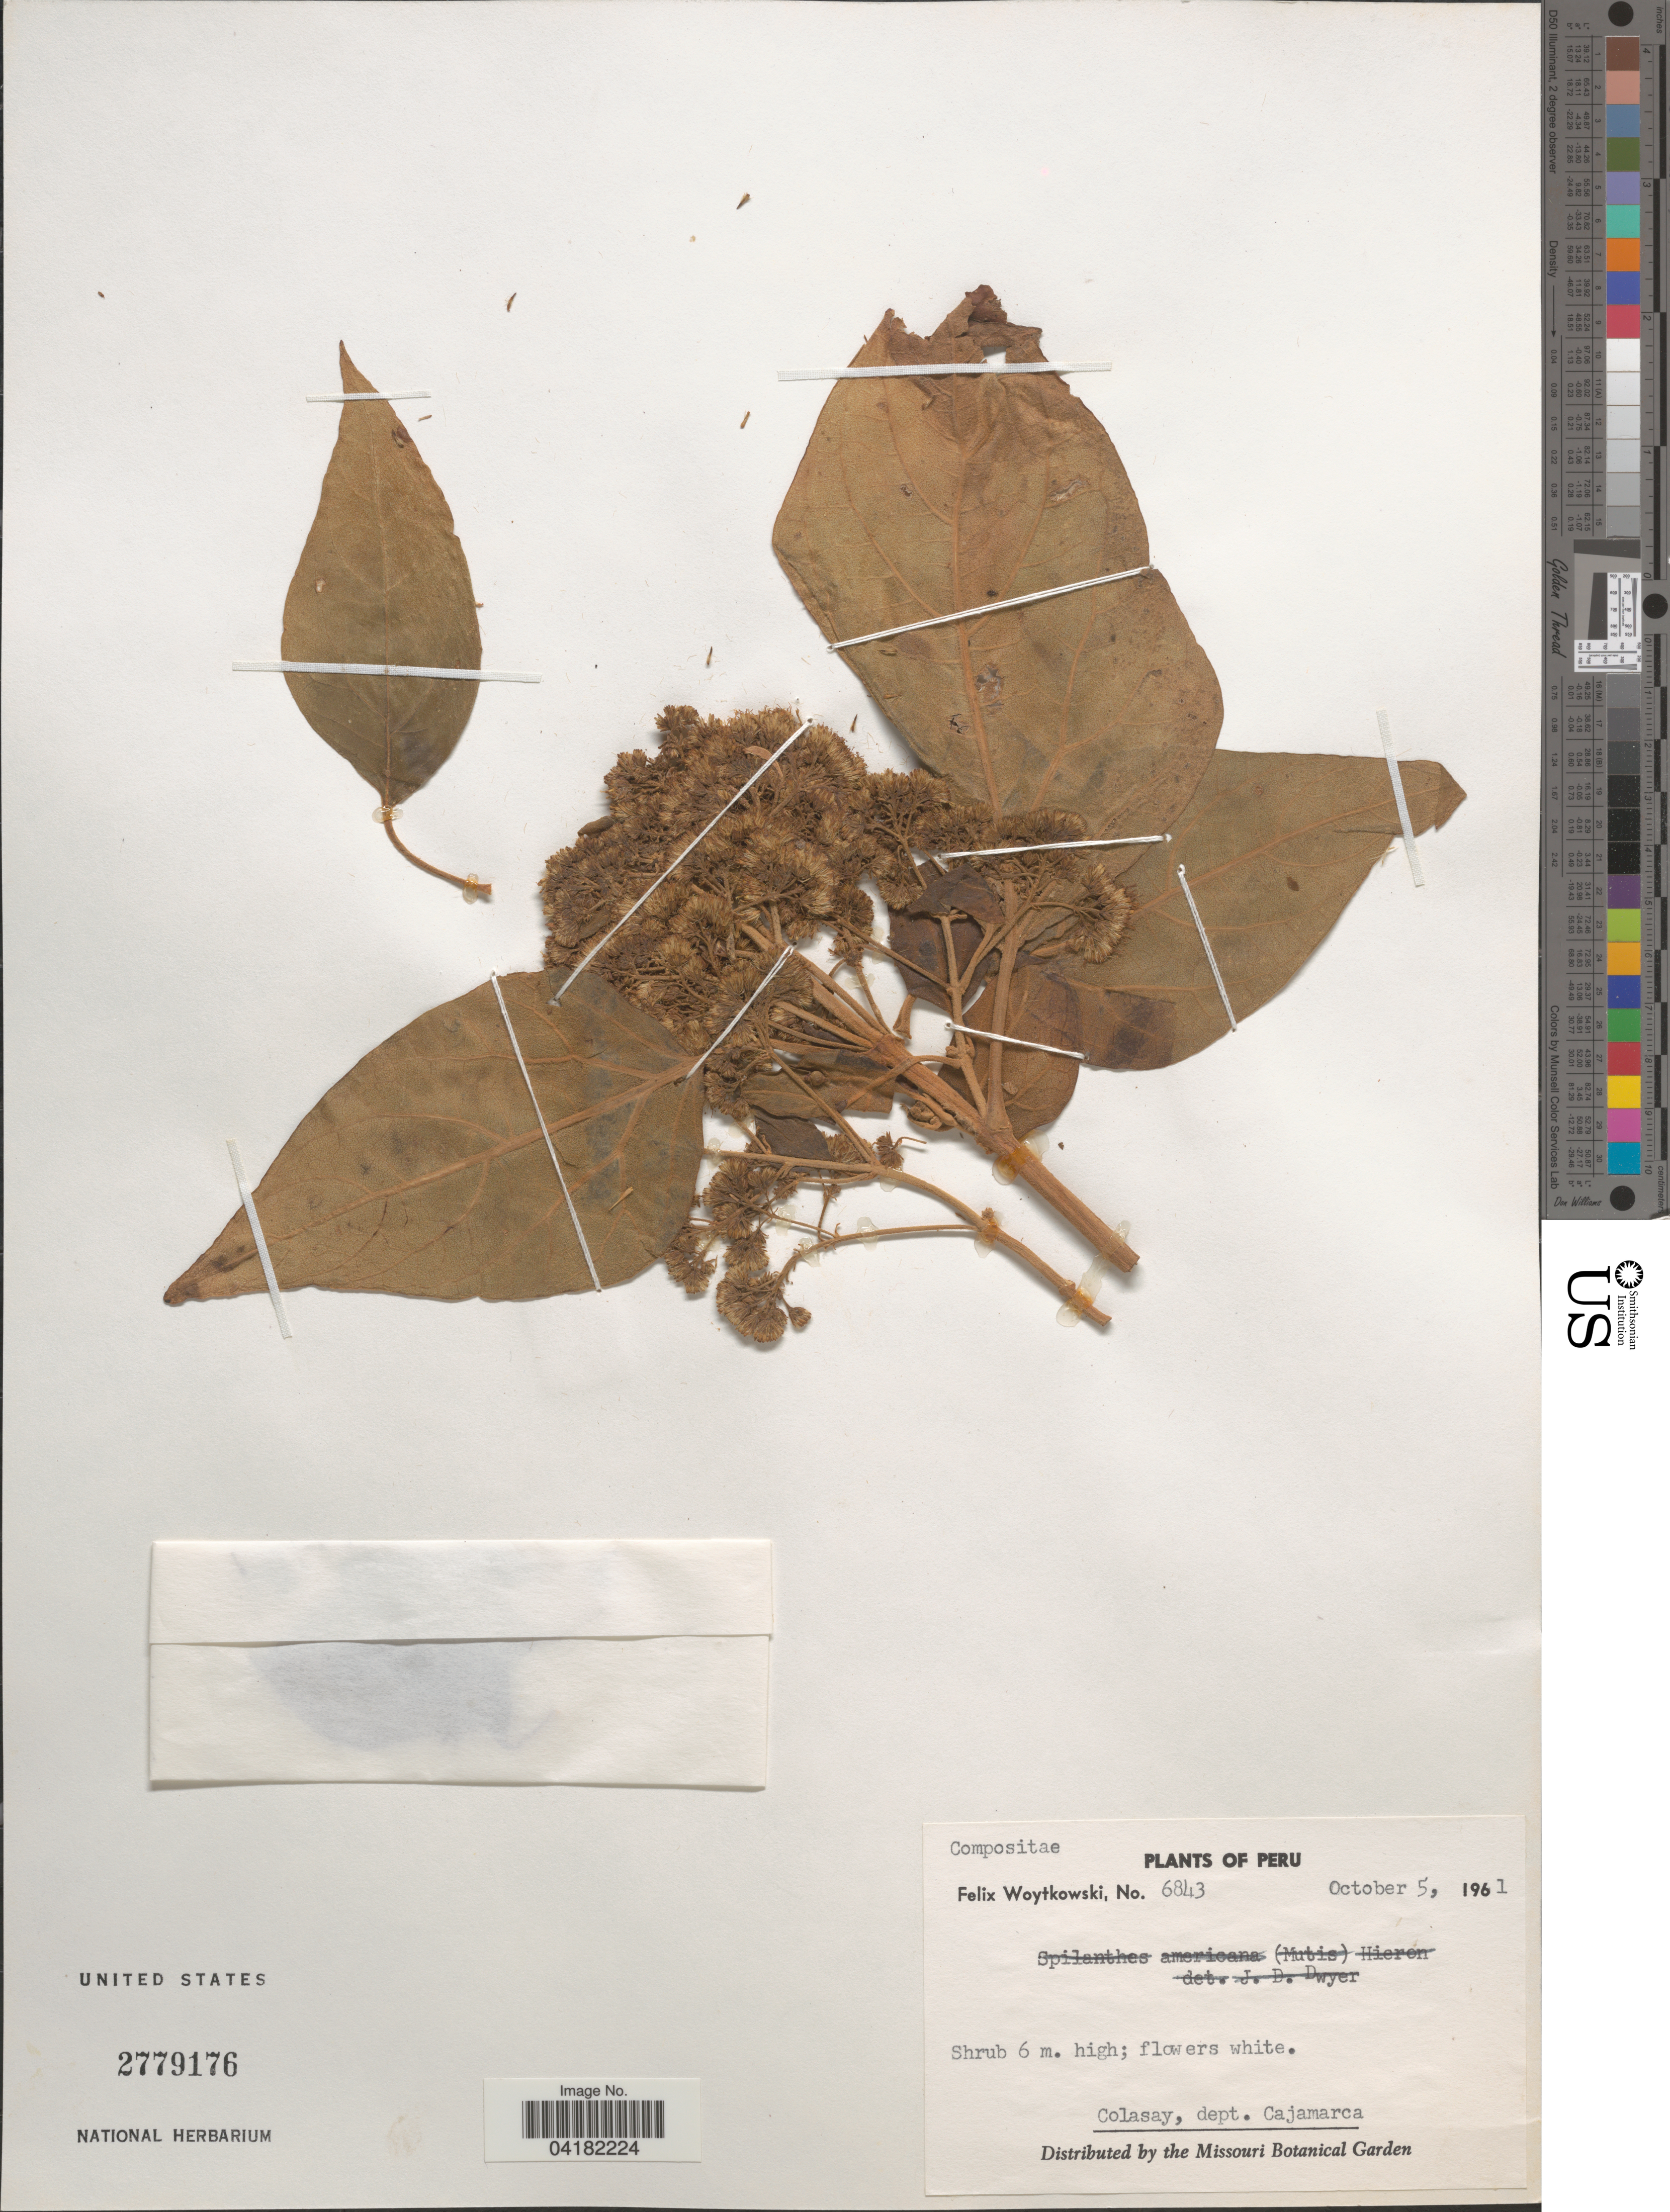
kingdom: Plantae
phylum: Tracheophyta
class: Magnoliopsida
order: Asterales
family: Asteraceae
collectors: F. Woytkowski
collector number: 6843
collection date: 1961-10-05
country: Peru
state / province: Cajamarca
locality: Colasay, dept. Cajamarca.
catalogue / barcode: US 2779176